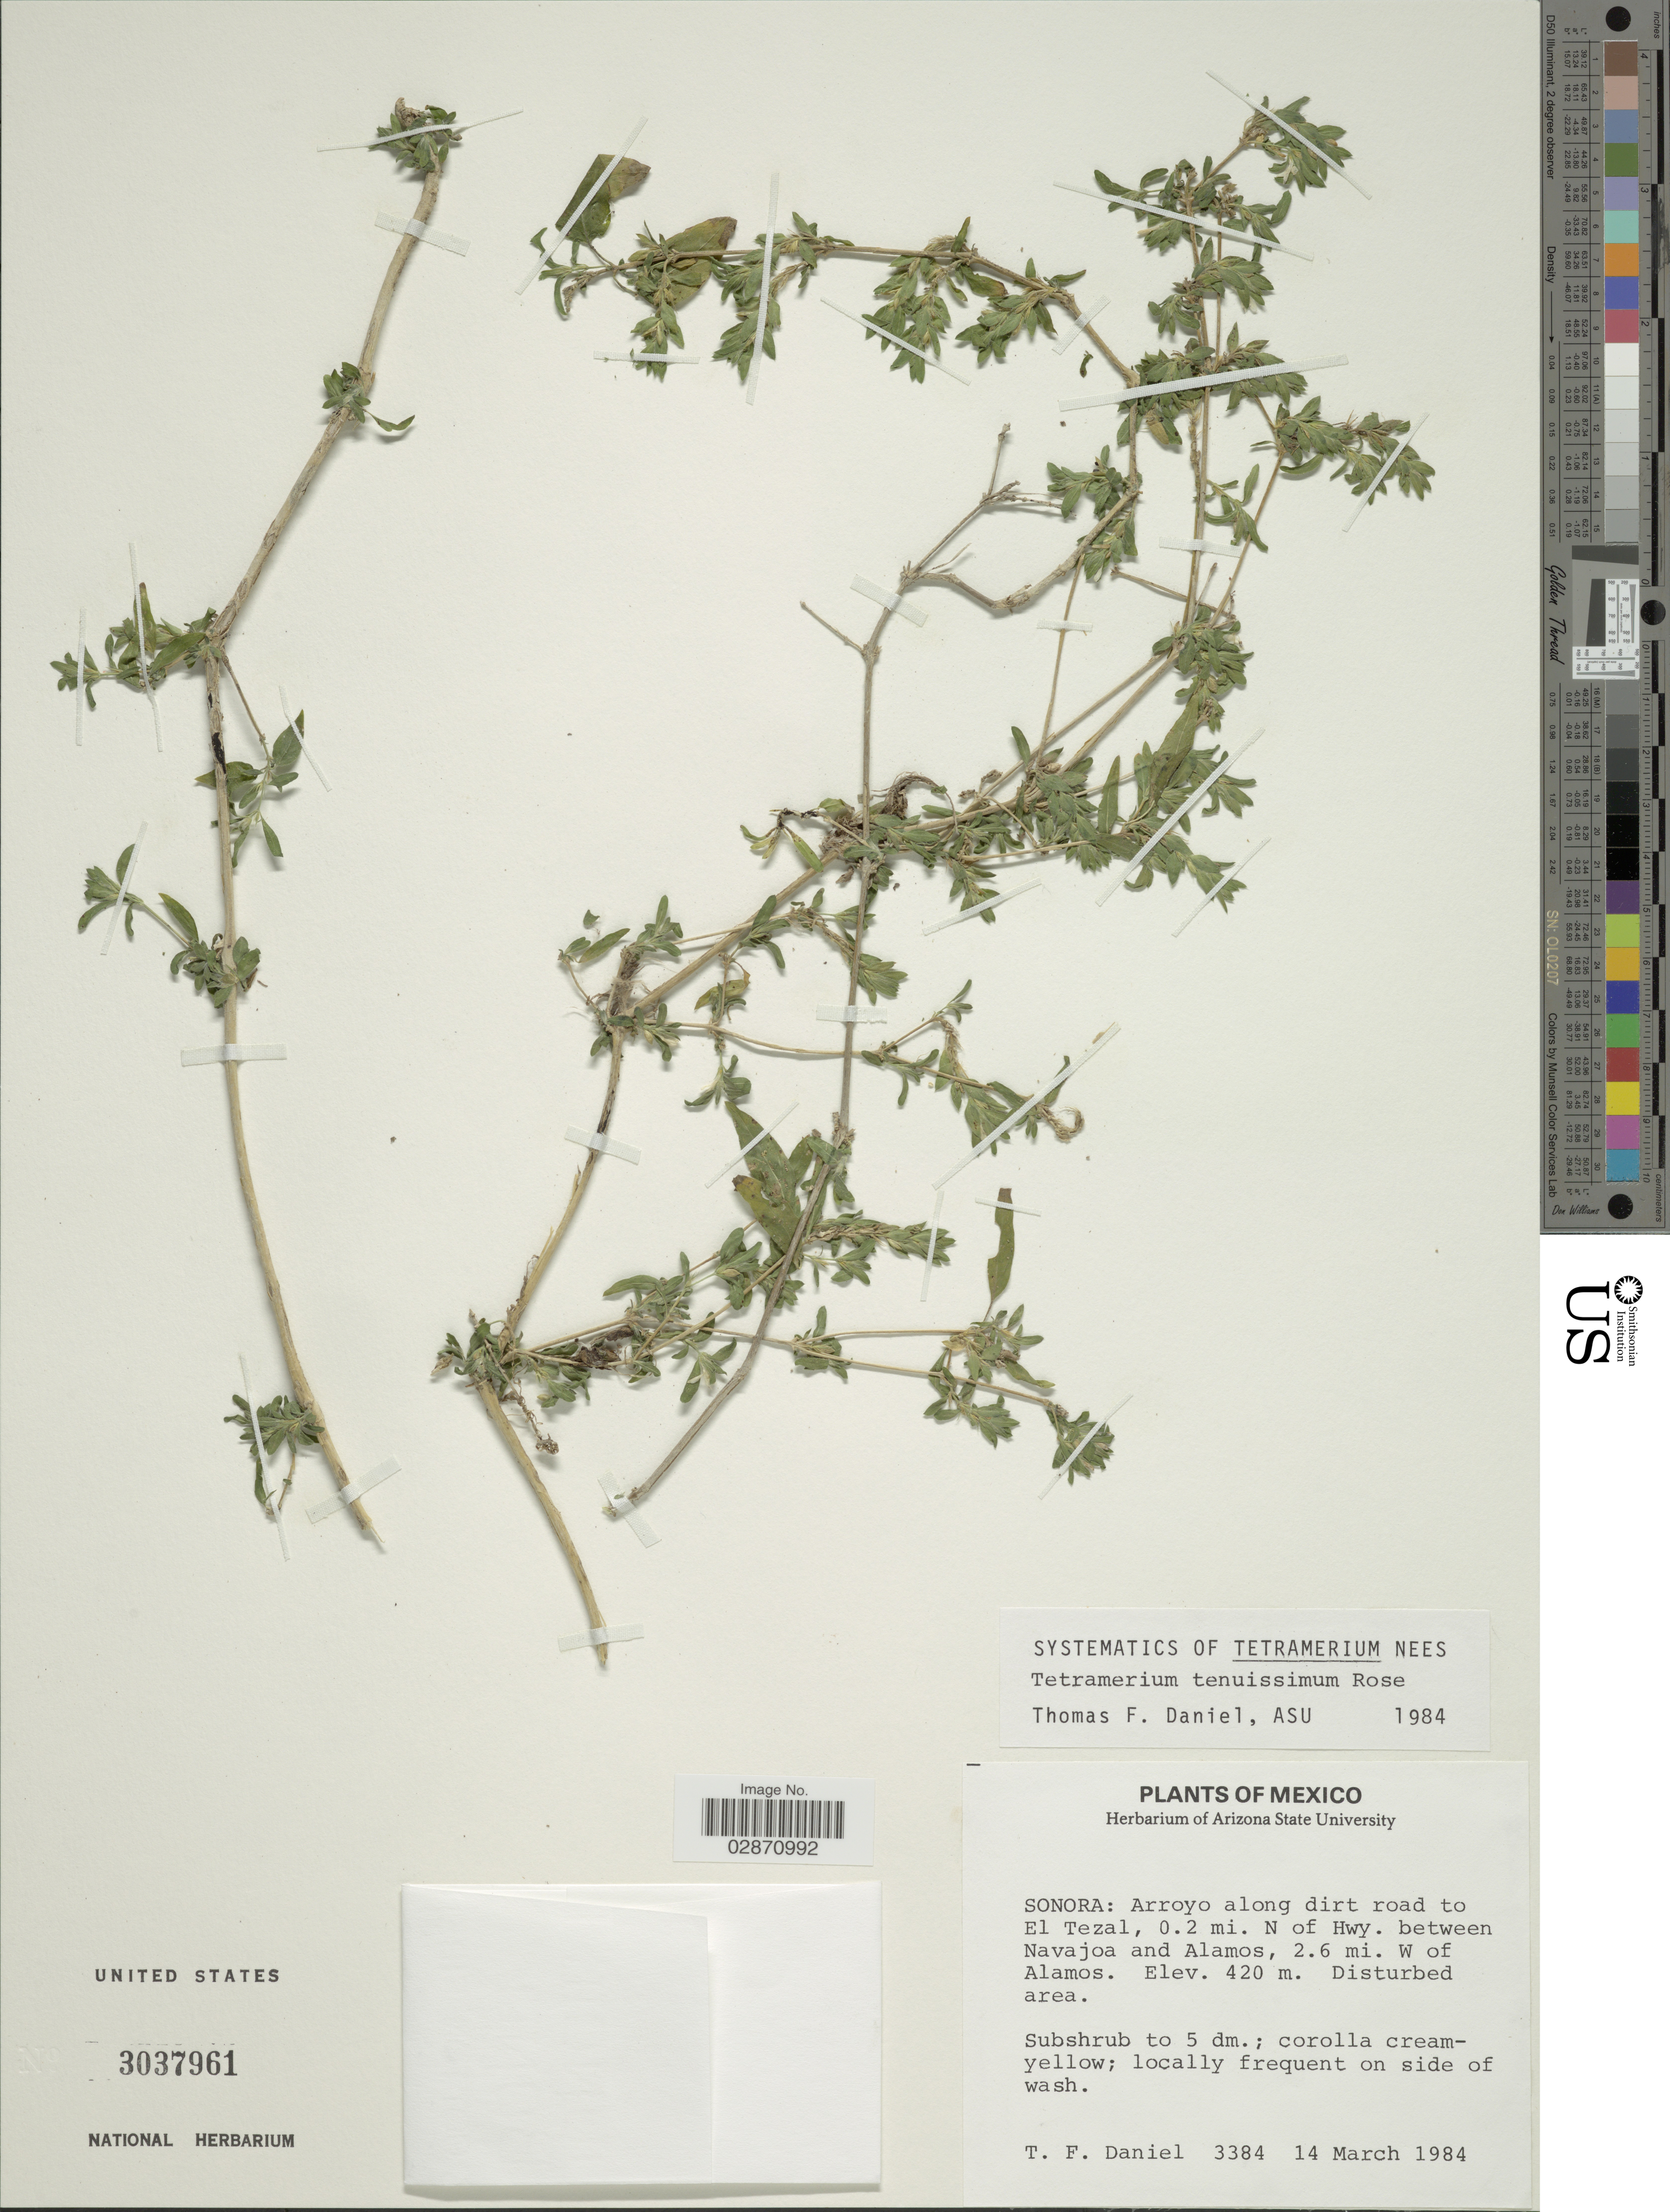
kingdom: Plantae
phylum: Tracheophyta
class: Magnoliopsida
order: Lamiales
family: Acanthaceae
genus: Tetramerium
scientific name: Tetramerium tenuissimum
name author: Rose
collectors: T. F. Daniel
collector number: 3384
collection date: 1984-03-14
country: Mexico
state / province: Sonora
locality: Arroyo along dirt road to El Tezal, 0.2 mi. N of Hwy. between Navajoa and Alamos, 2.6 mi. W of Alamos.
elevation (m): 420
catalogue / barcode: US 3037961